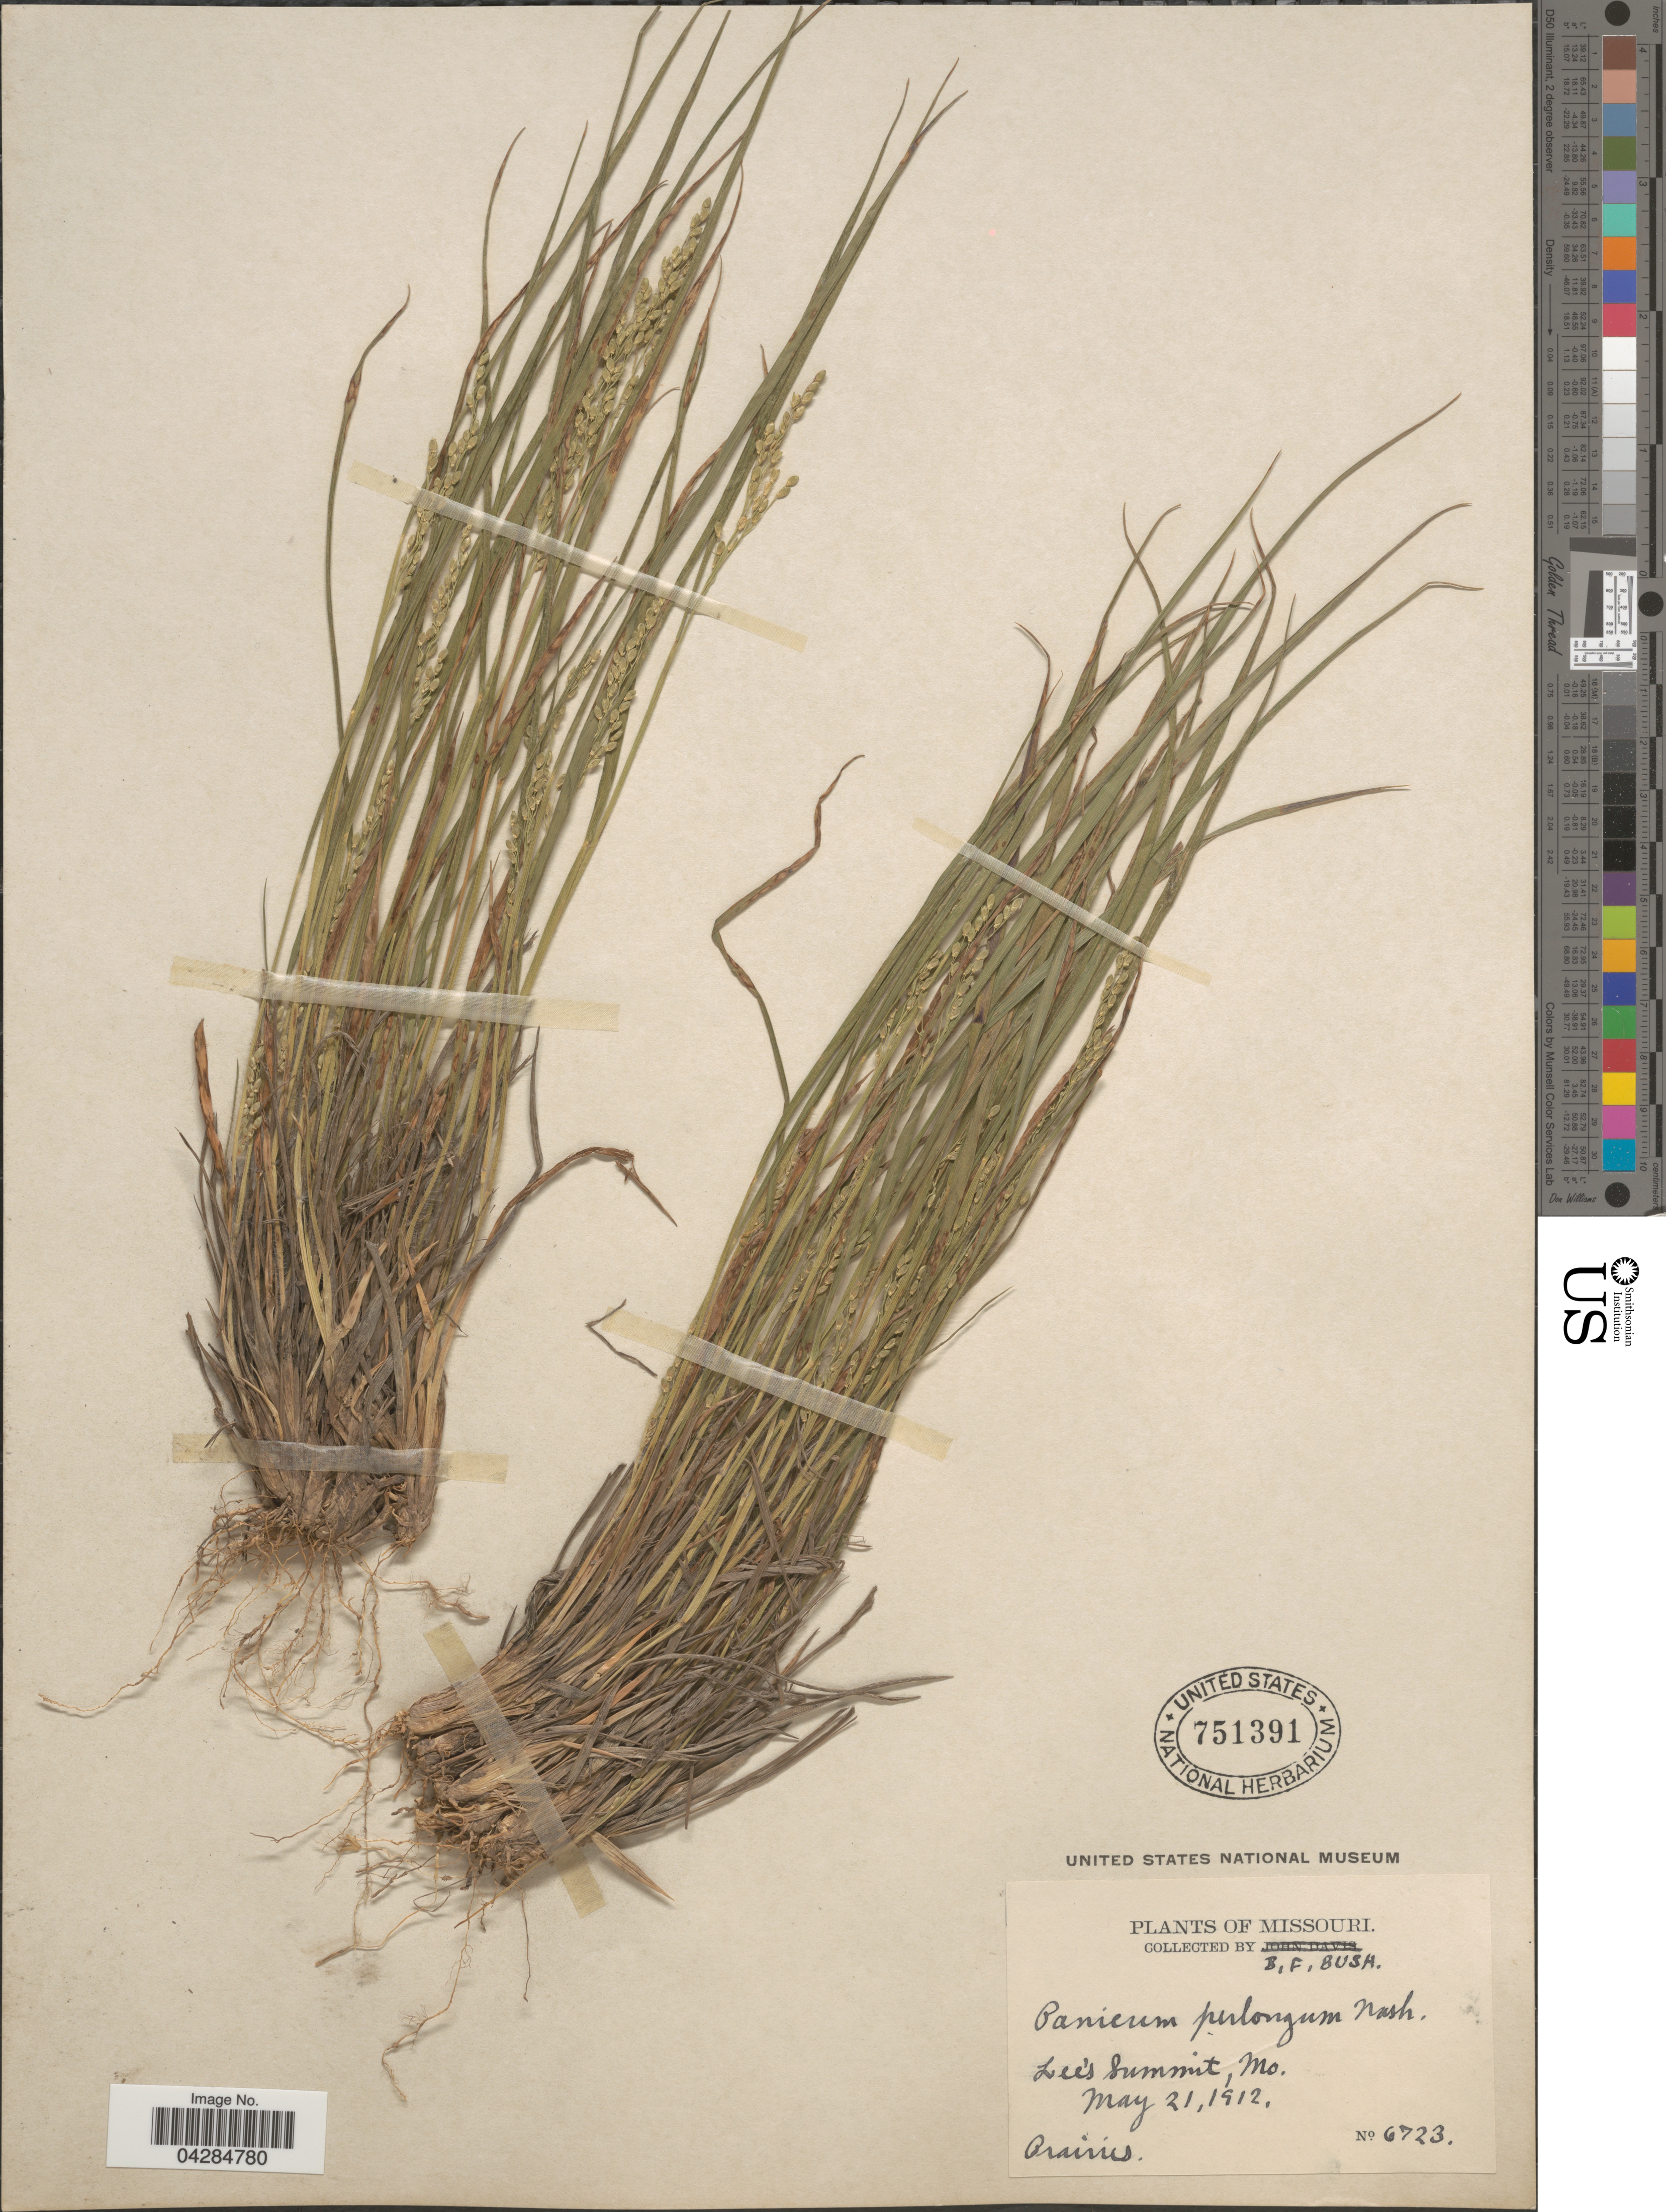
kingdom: Plantae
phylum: Tracheophyta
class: Liliopsida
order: Poales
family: Poaceae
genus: Dichanthelium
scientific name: Dichanthelium perlongum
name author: (Nash) Freckmann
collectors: B. F. Bush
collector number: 6723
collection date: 1912-05-21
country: United States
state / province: Missouri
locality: Lee's Summit.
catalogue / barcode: US 751391